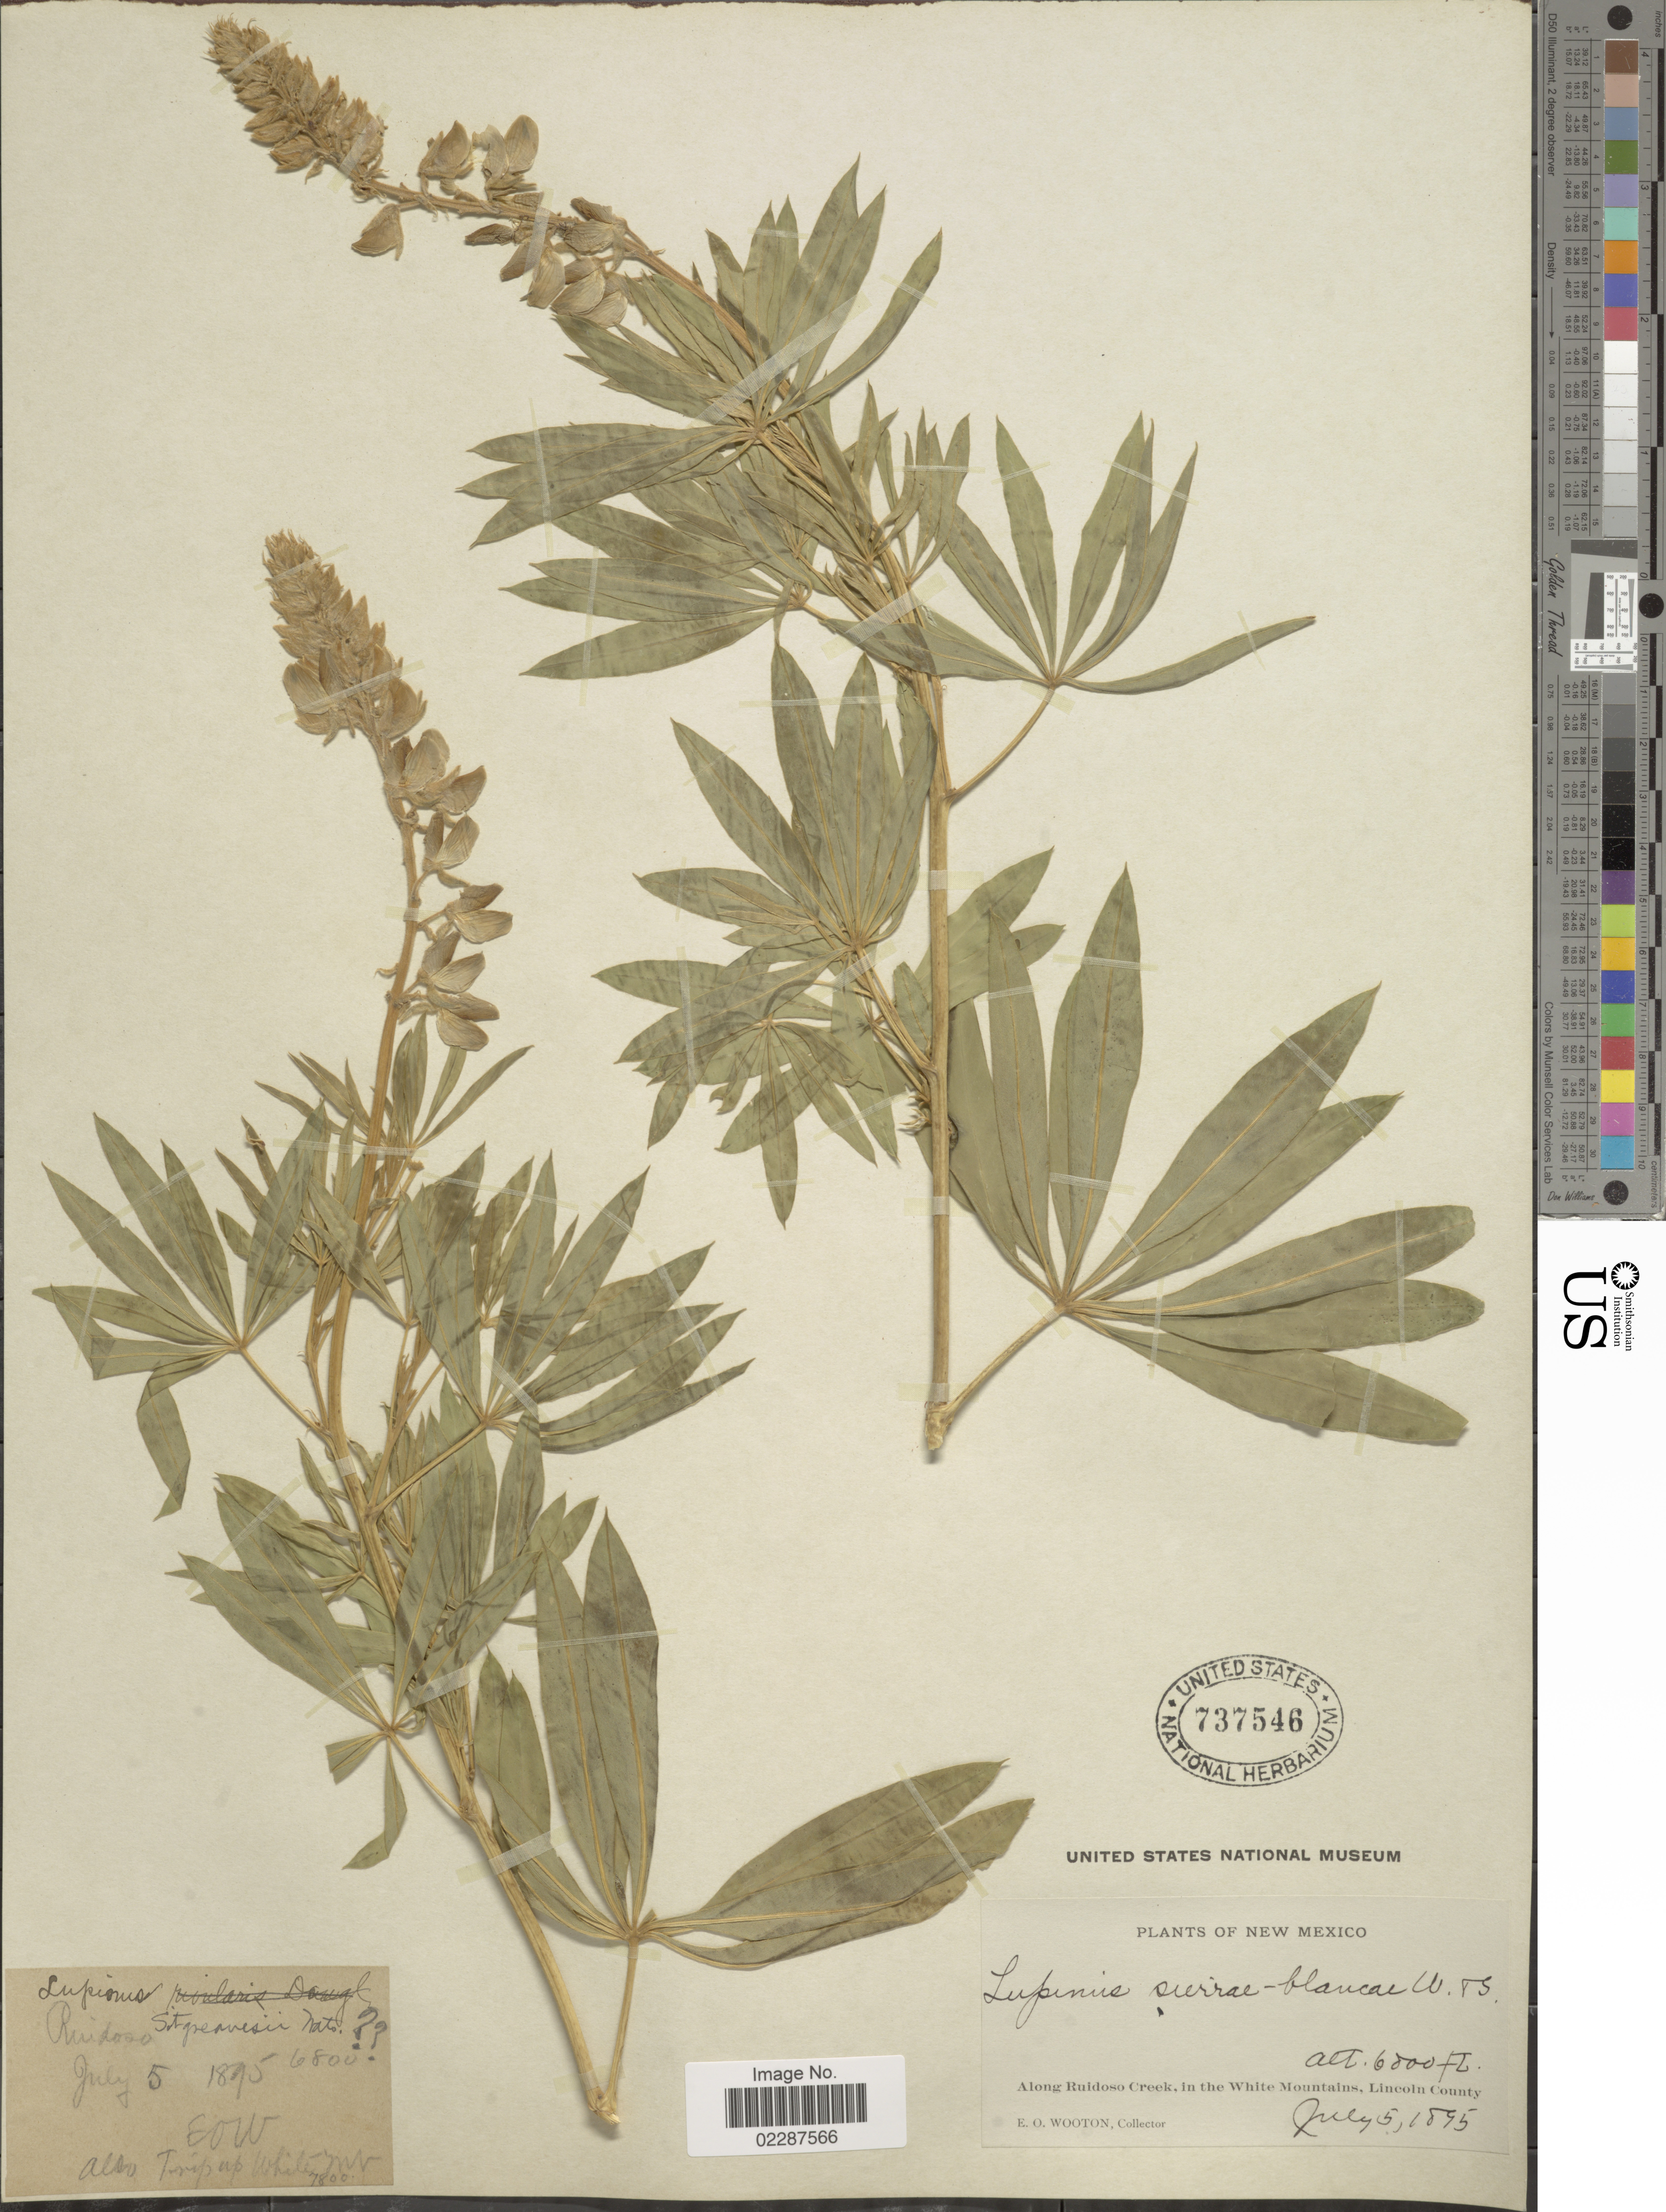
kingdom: Plantae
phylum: Tracheophyta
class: Magnoliopsida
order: Fabales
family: Fabaceae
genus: Lupinus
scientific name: Lupinus sierrae-blancae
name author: Wooton & Standl.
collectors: E. O. Wooton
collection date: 1895-07-05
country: United States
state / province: New Mexico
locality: Along Ruidoso Creek, in the White Mountains, Lincoln County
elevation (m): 1829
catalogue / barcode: US 737546